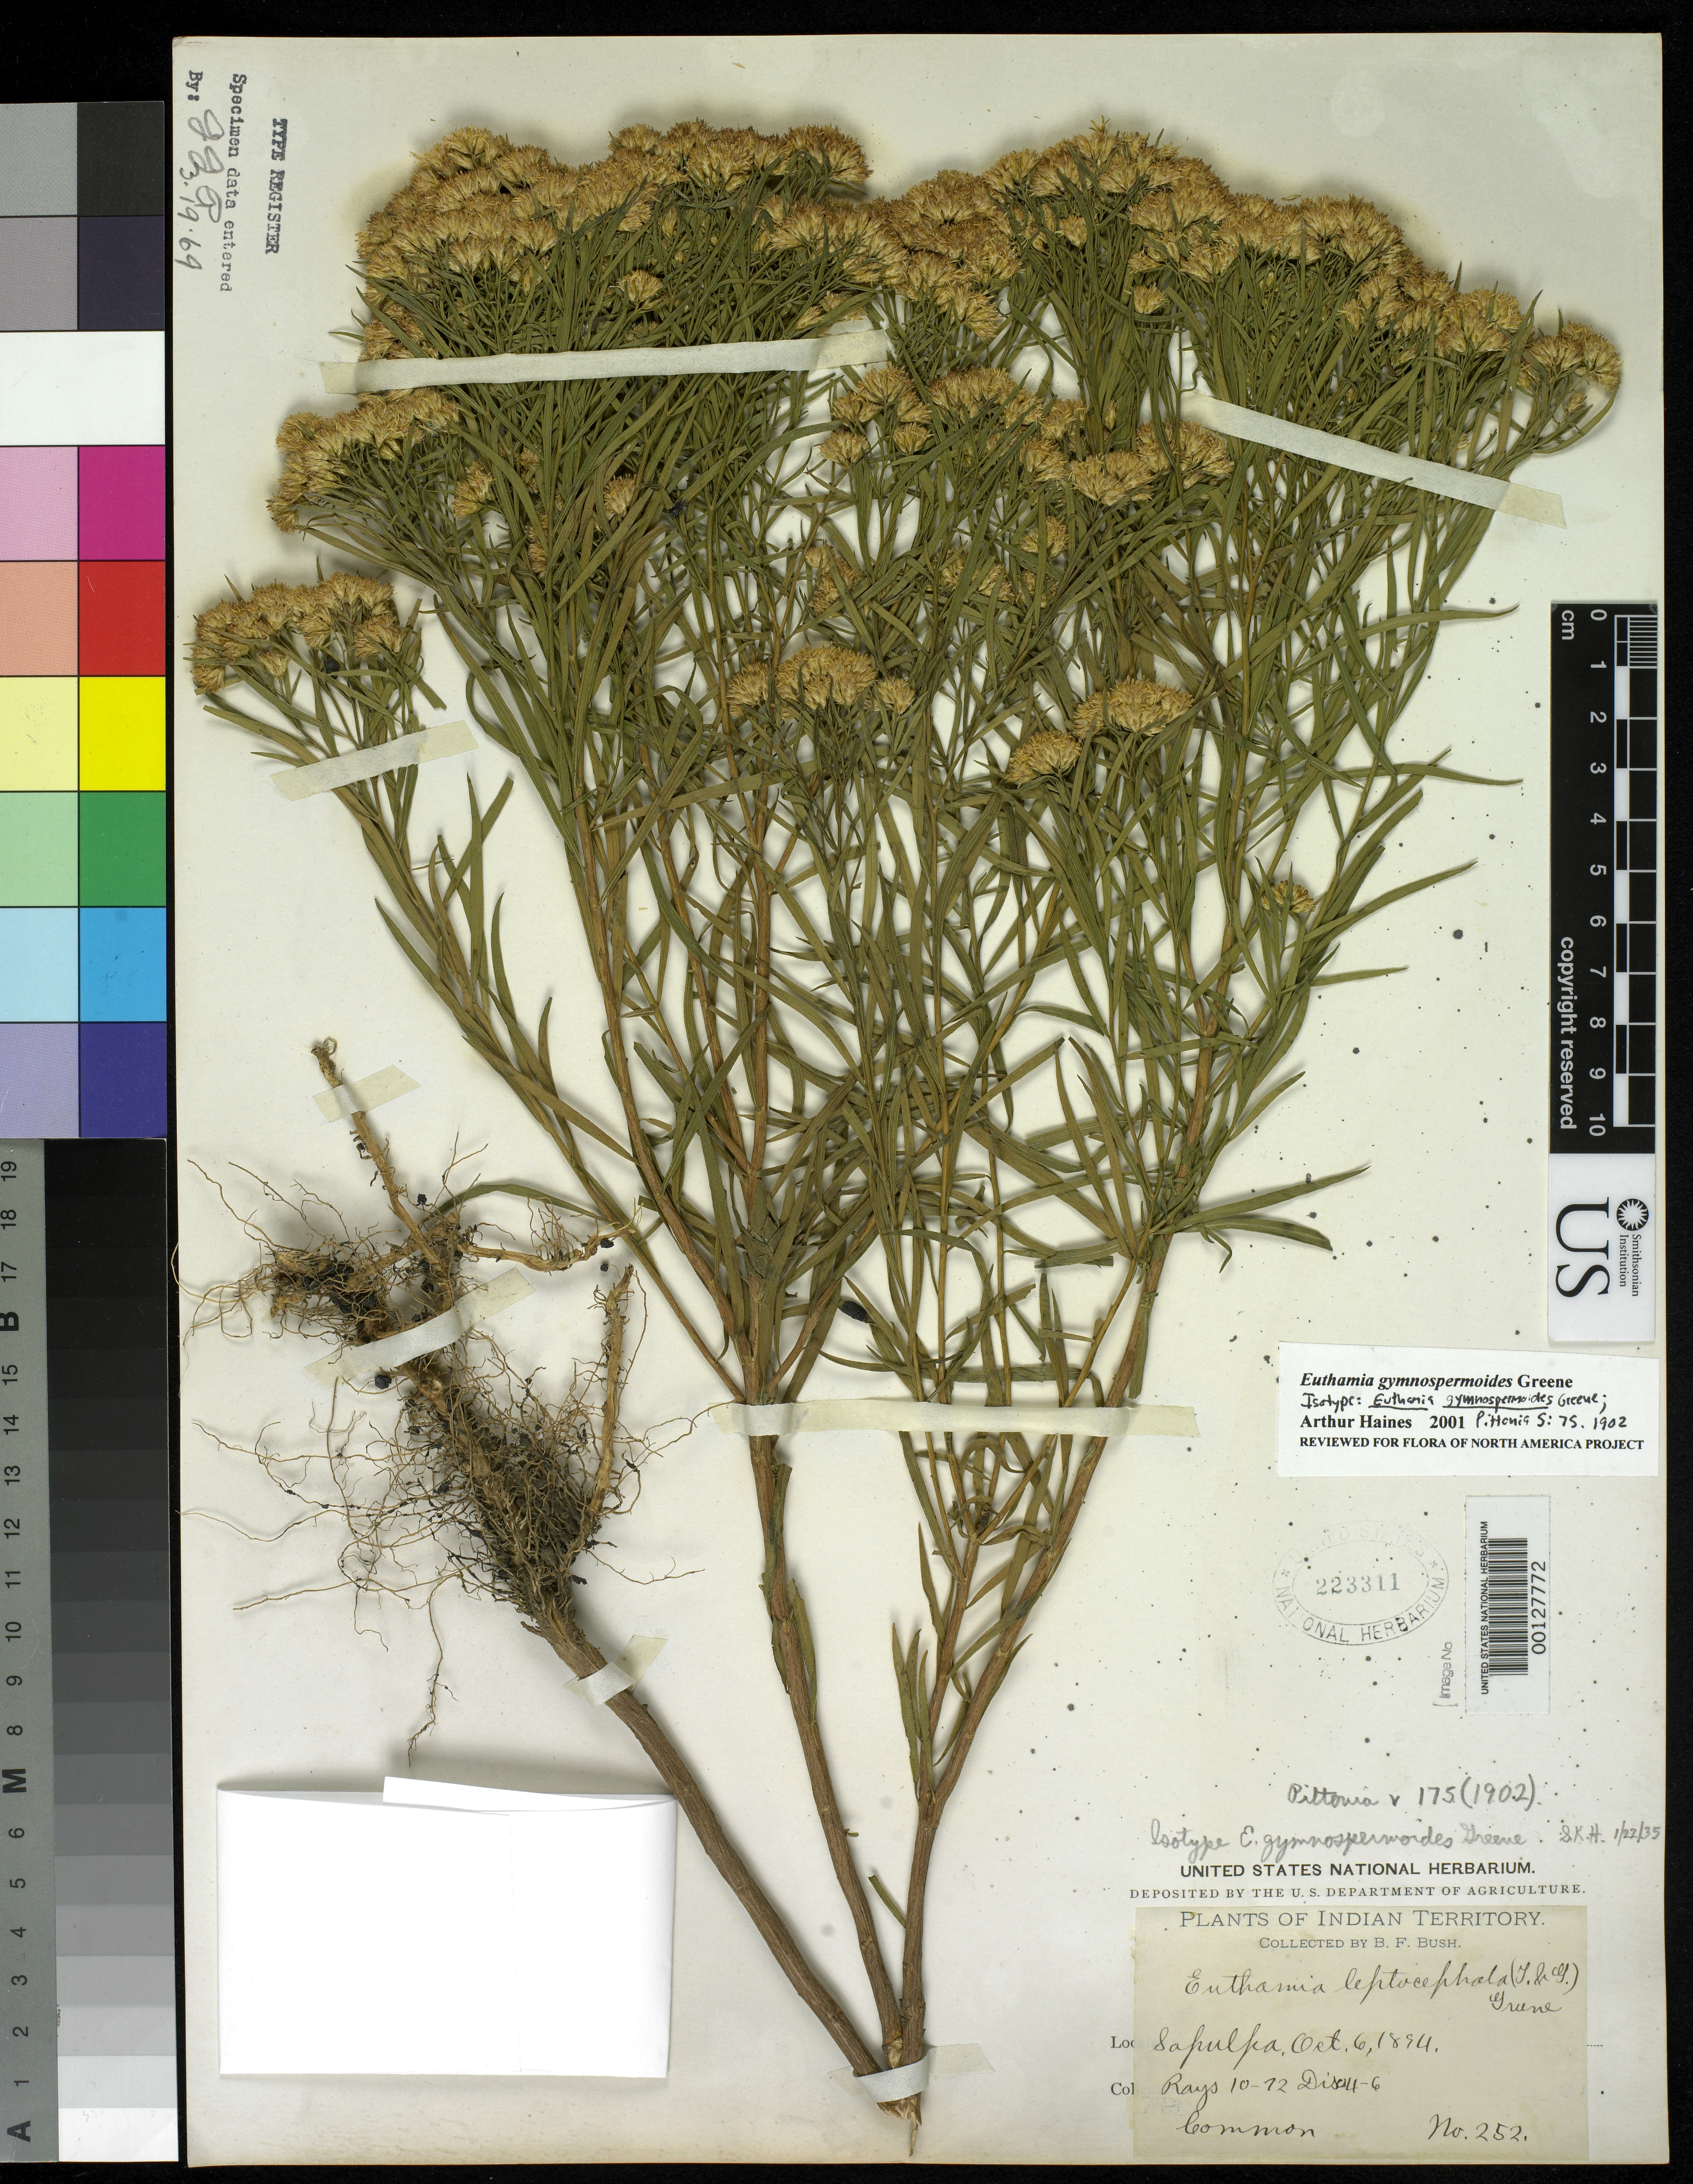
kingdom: Plantae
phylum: Tracheophyta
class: Magnoliopsida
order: Asterales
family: Asteraceae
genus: Euthamia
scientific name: Euthamia gymnospermoides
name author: Greene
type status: Isotype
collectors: B. F. Bush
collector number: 252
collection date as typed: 06 Oct 1894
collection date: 1894-10-06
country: United States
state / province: Oklahoma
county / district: Creek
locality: Sapulpa.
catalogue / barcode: US 223311